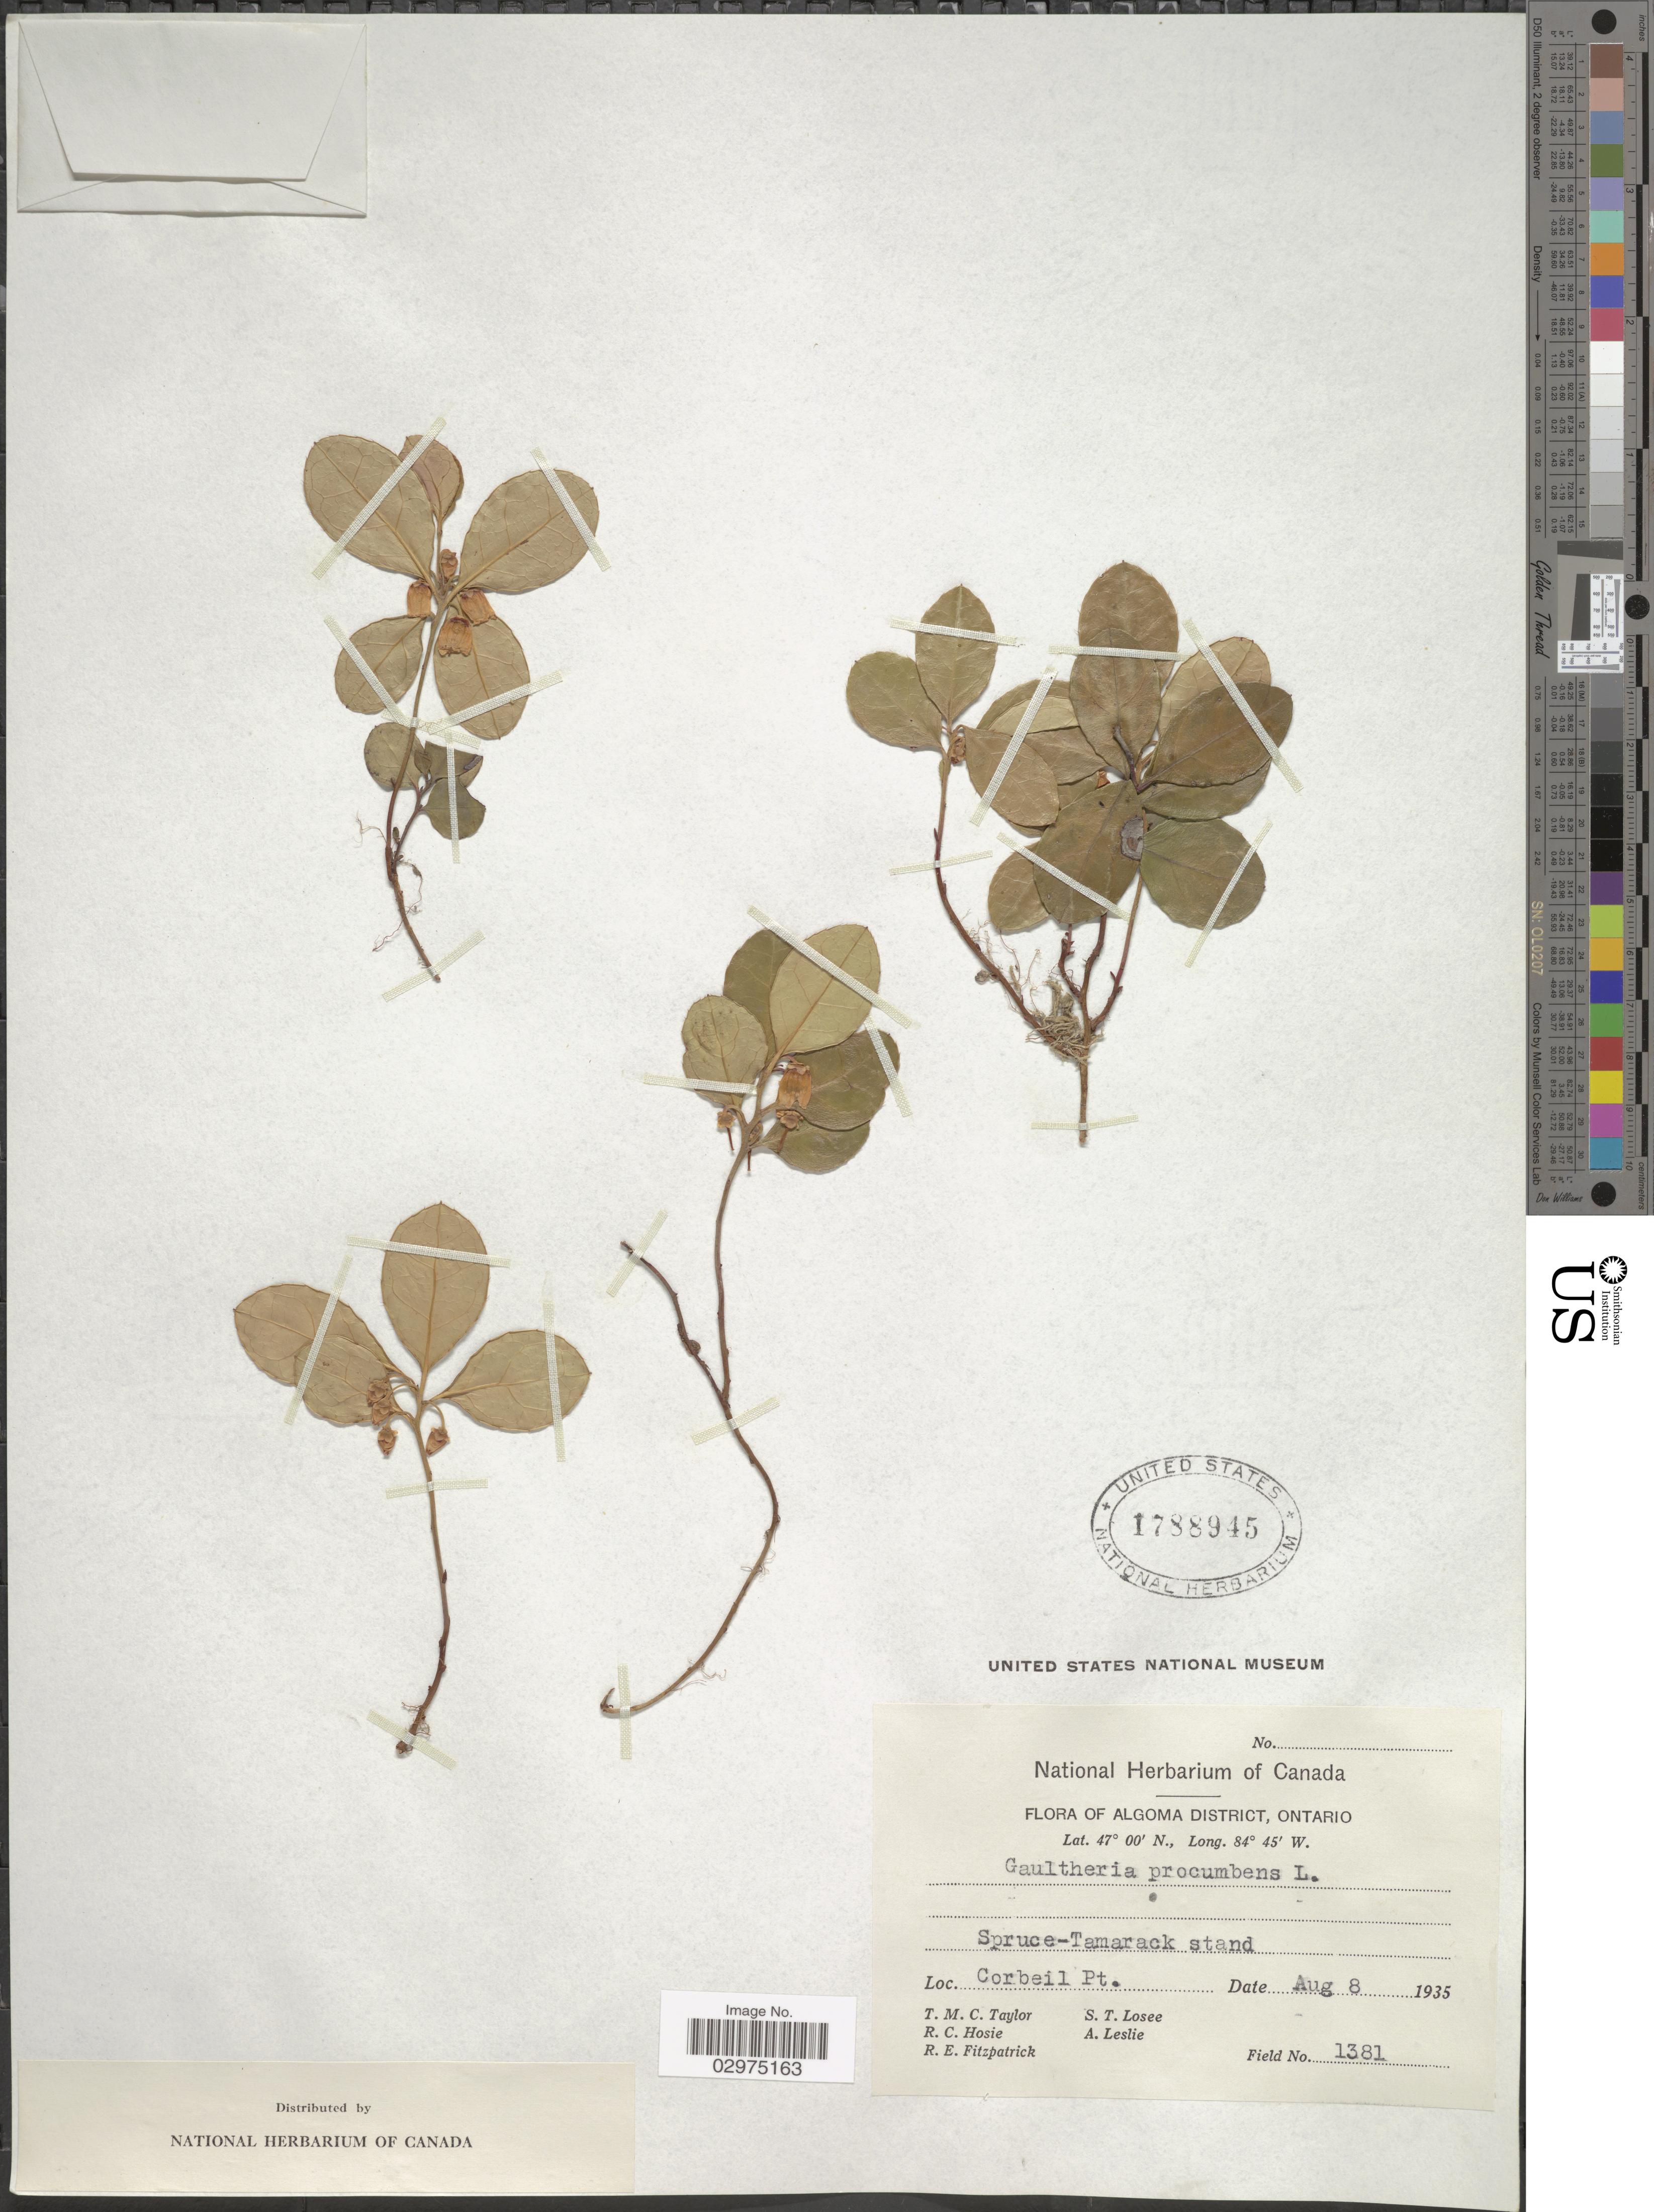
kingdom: Plantae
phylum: Tracheophyta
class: Magnoliopsida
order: Ericales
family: Ericaceae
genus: Gaultheria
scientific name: Gaultheria procumbens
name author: L.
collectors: T. M. C. Taylor, R. Hosie, R. Fitzpatrick, S. Losee & A. Leslie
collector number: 1381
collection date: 1935-08-08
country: Canada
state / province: Ontario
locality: Algoma District. Spruce-Tamarac stand. Corbeil Pt.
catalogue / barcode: US 1788945